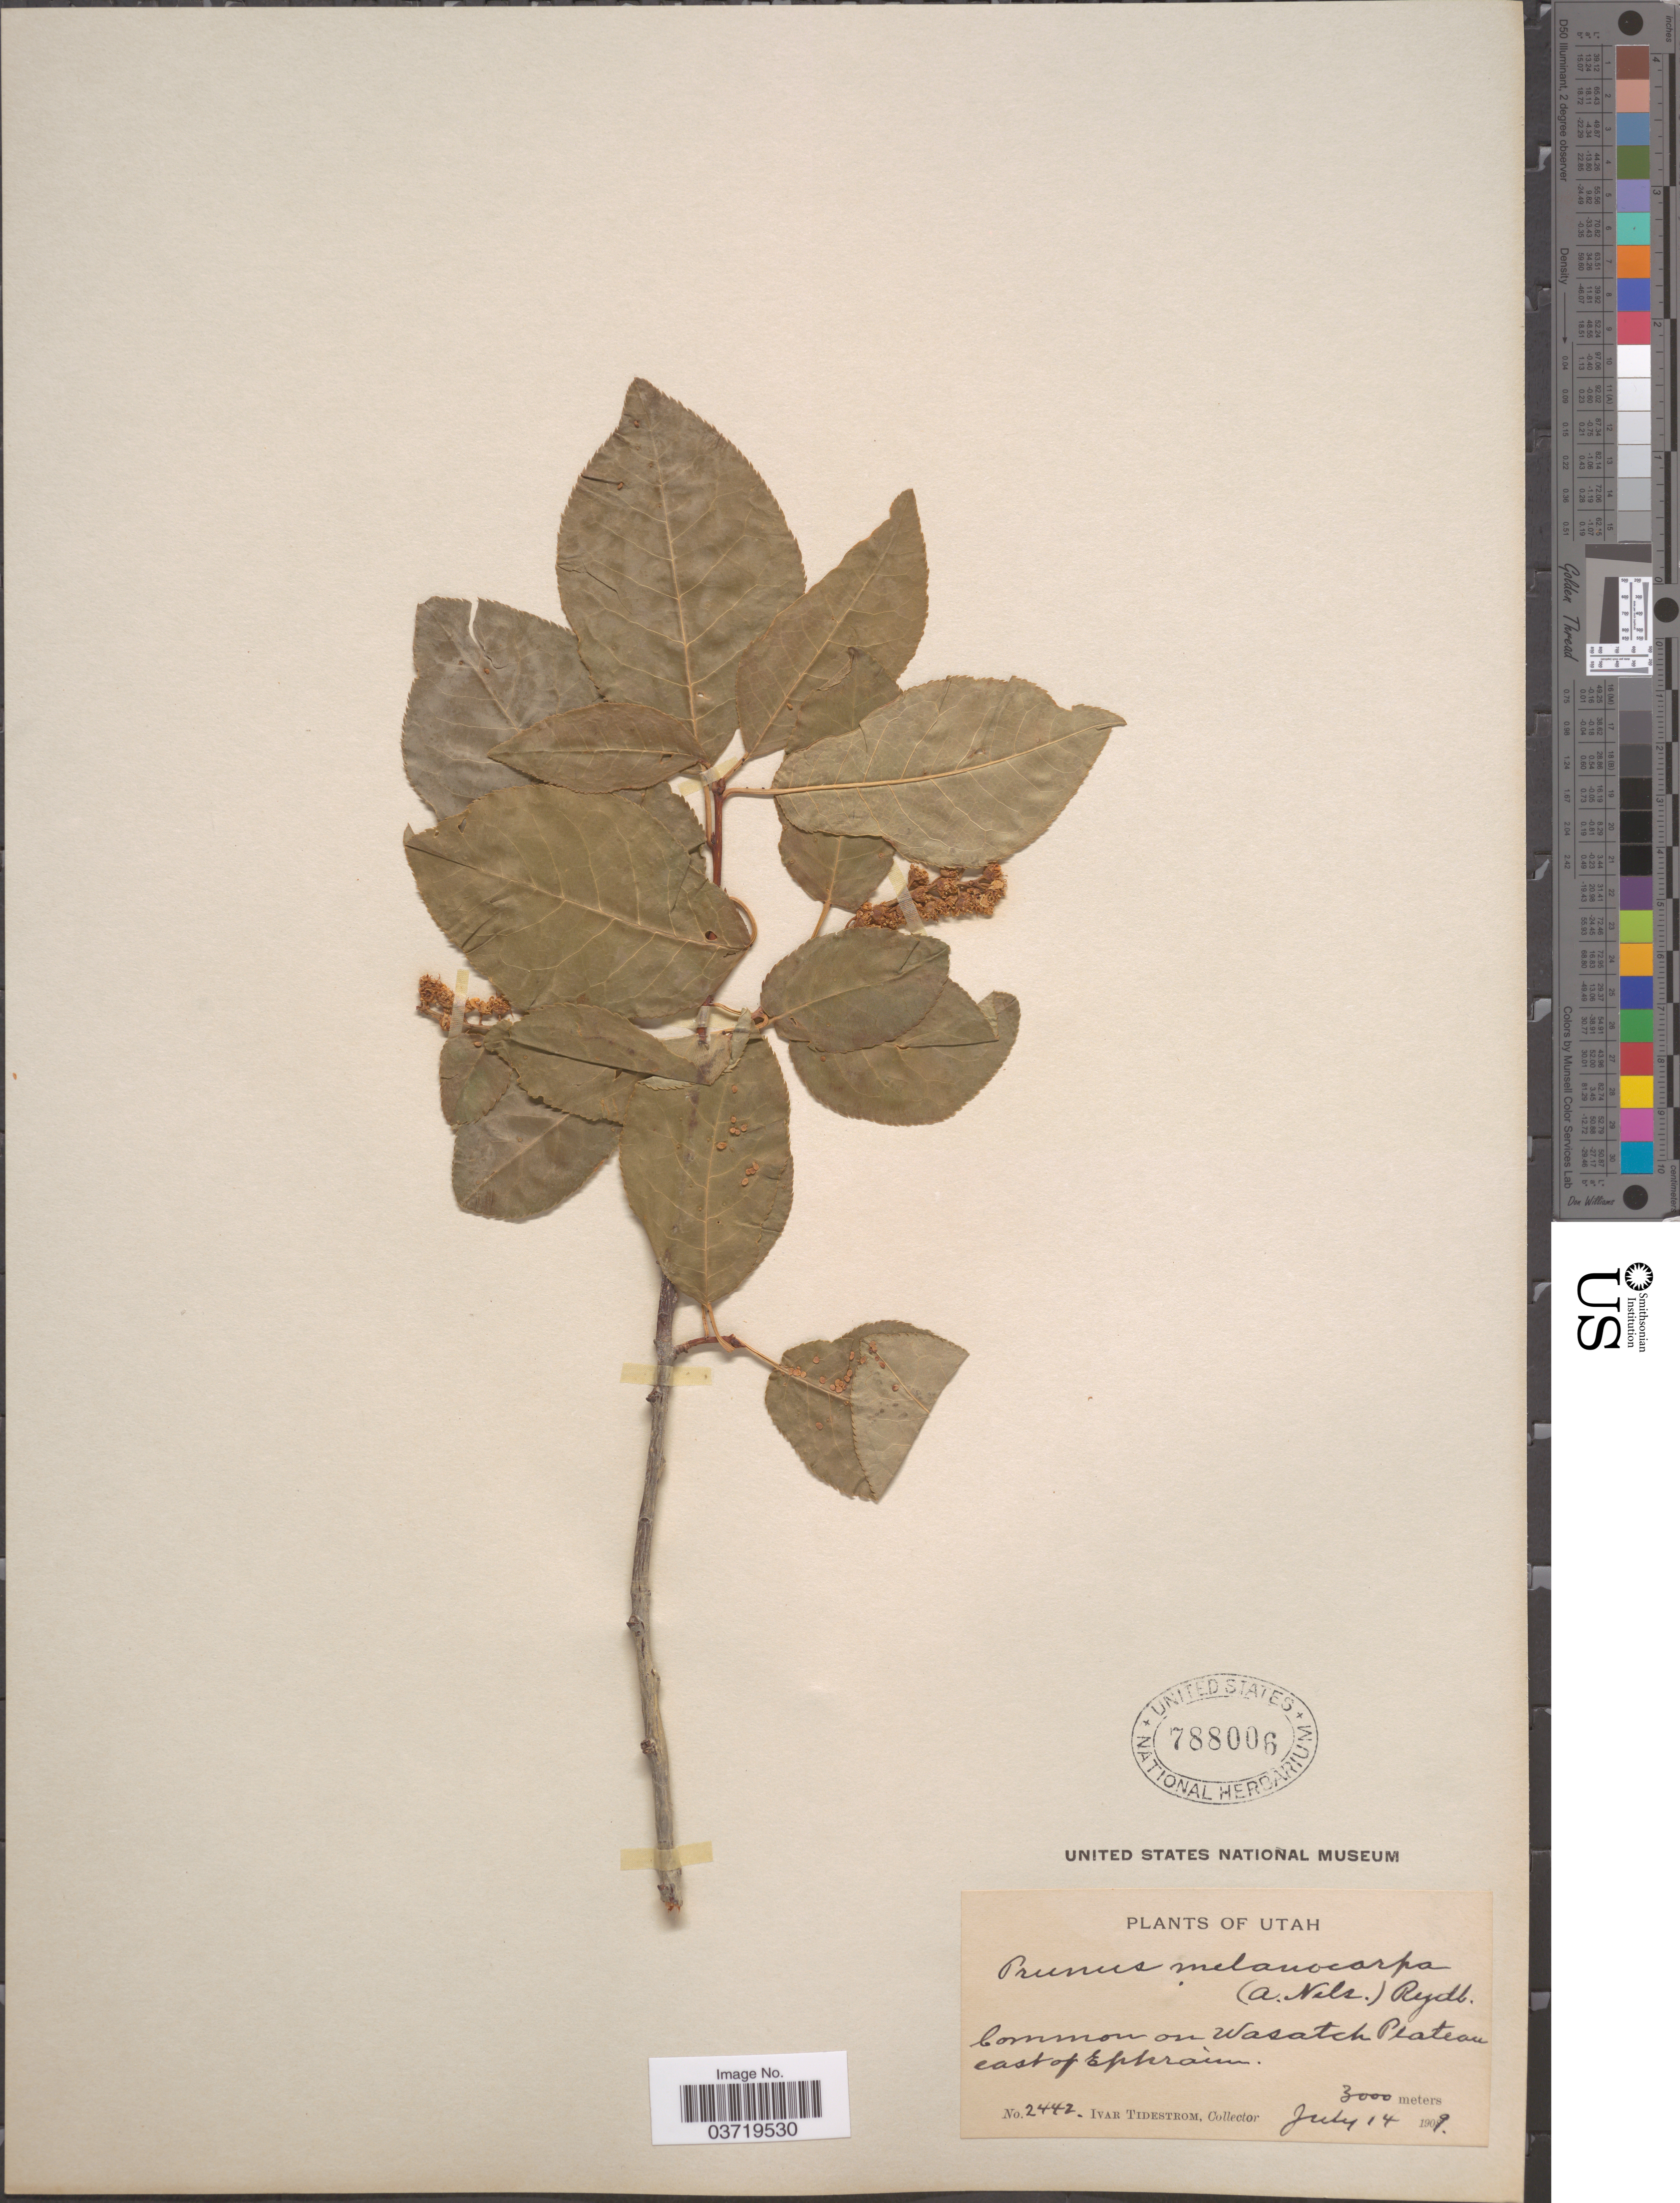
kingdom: Plantae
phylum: Tracheophyta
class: Magnoliopsida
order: Rosales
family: Rosaceae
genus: Prunus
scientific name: Prunus virginiana var. demissa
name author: (Nutt.) Torr.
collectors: I. F. Tidestrom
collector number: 2442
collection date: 1909-07-14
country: United States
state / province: Utah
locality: Common on Wasatch Plateau east of Ephraim.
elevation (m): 3000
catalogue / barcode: US 788006